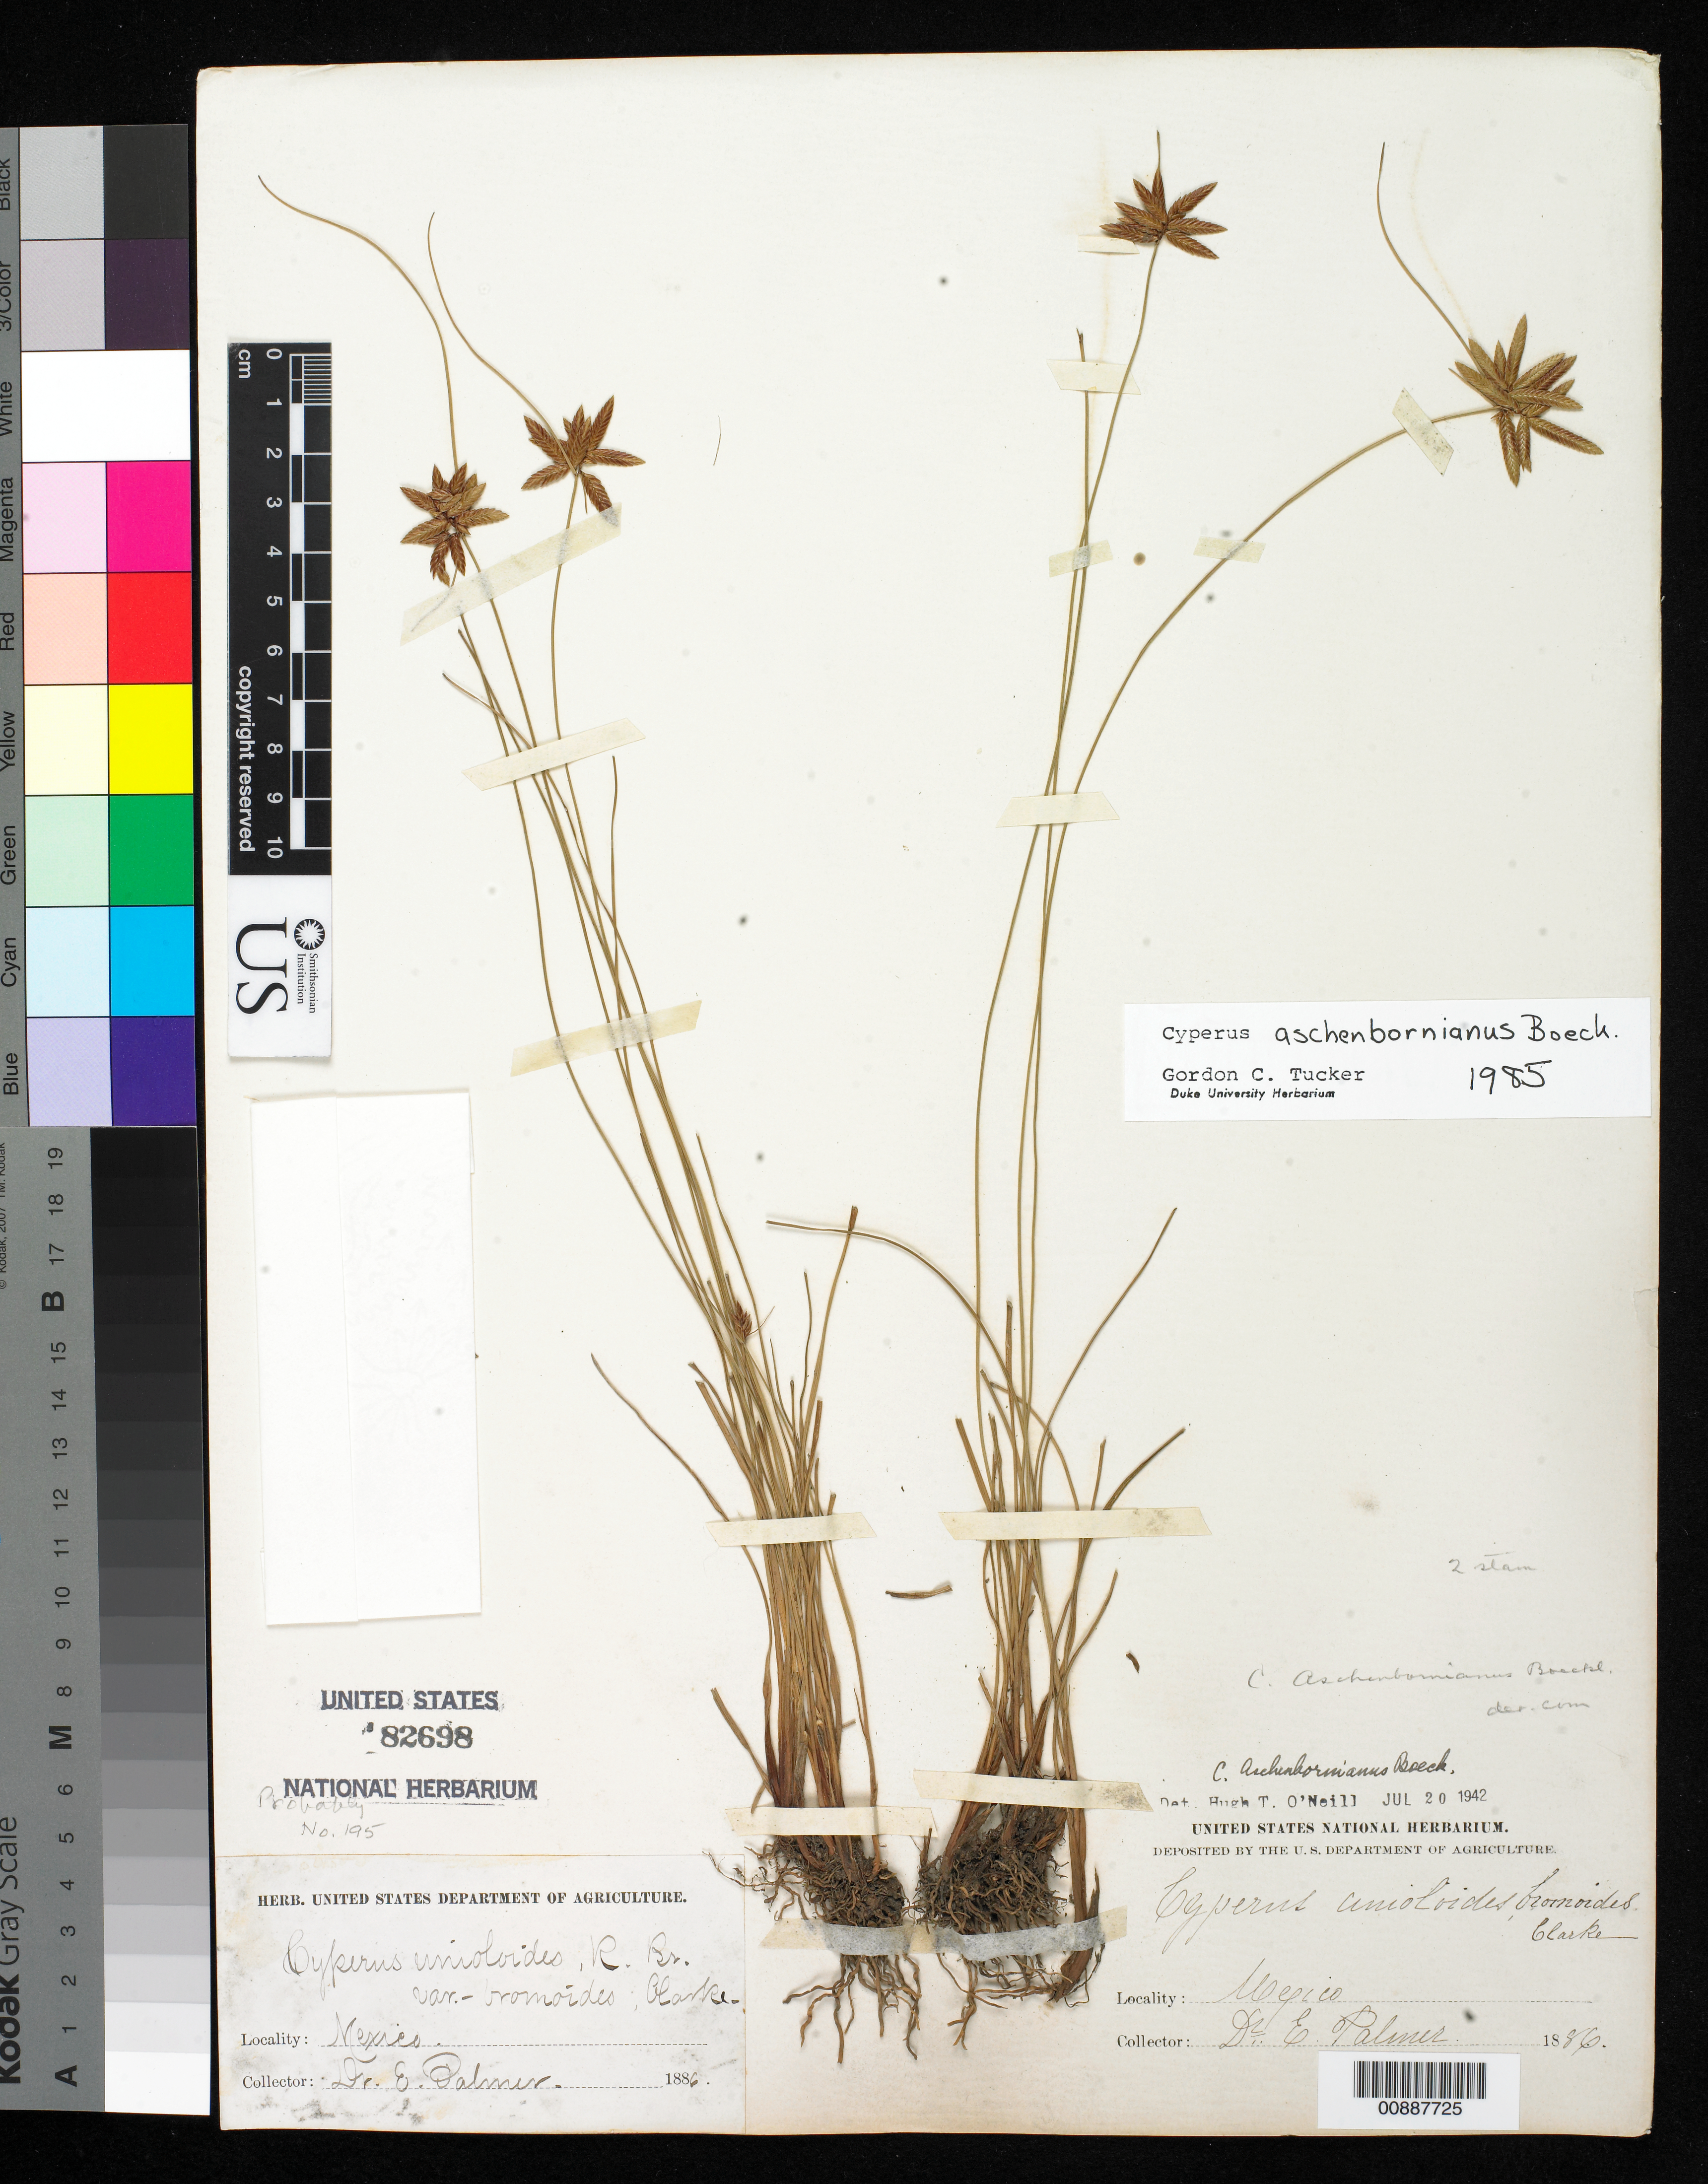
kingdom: Plantae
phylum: Tracheophyta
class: Liliopsida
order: Poales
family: Cyperaceae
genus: Cyperus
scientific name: Cyperus aschenbornianus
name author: Boeckeler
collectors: E. Palmer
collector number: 195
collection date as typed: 1886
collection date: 1886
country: Mexico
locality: Mexico.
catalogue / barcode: US 82698